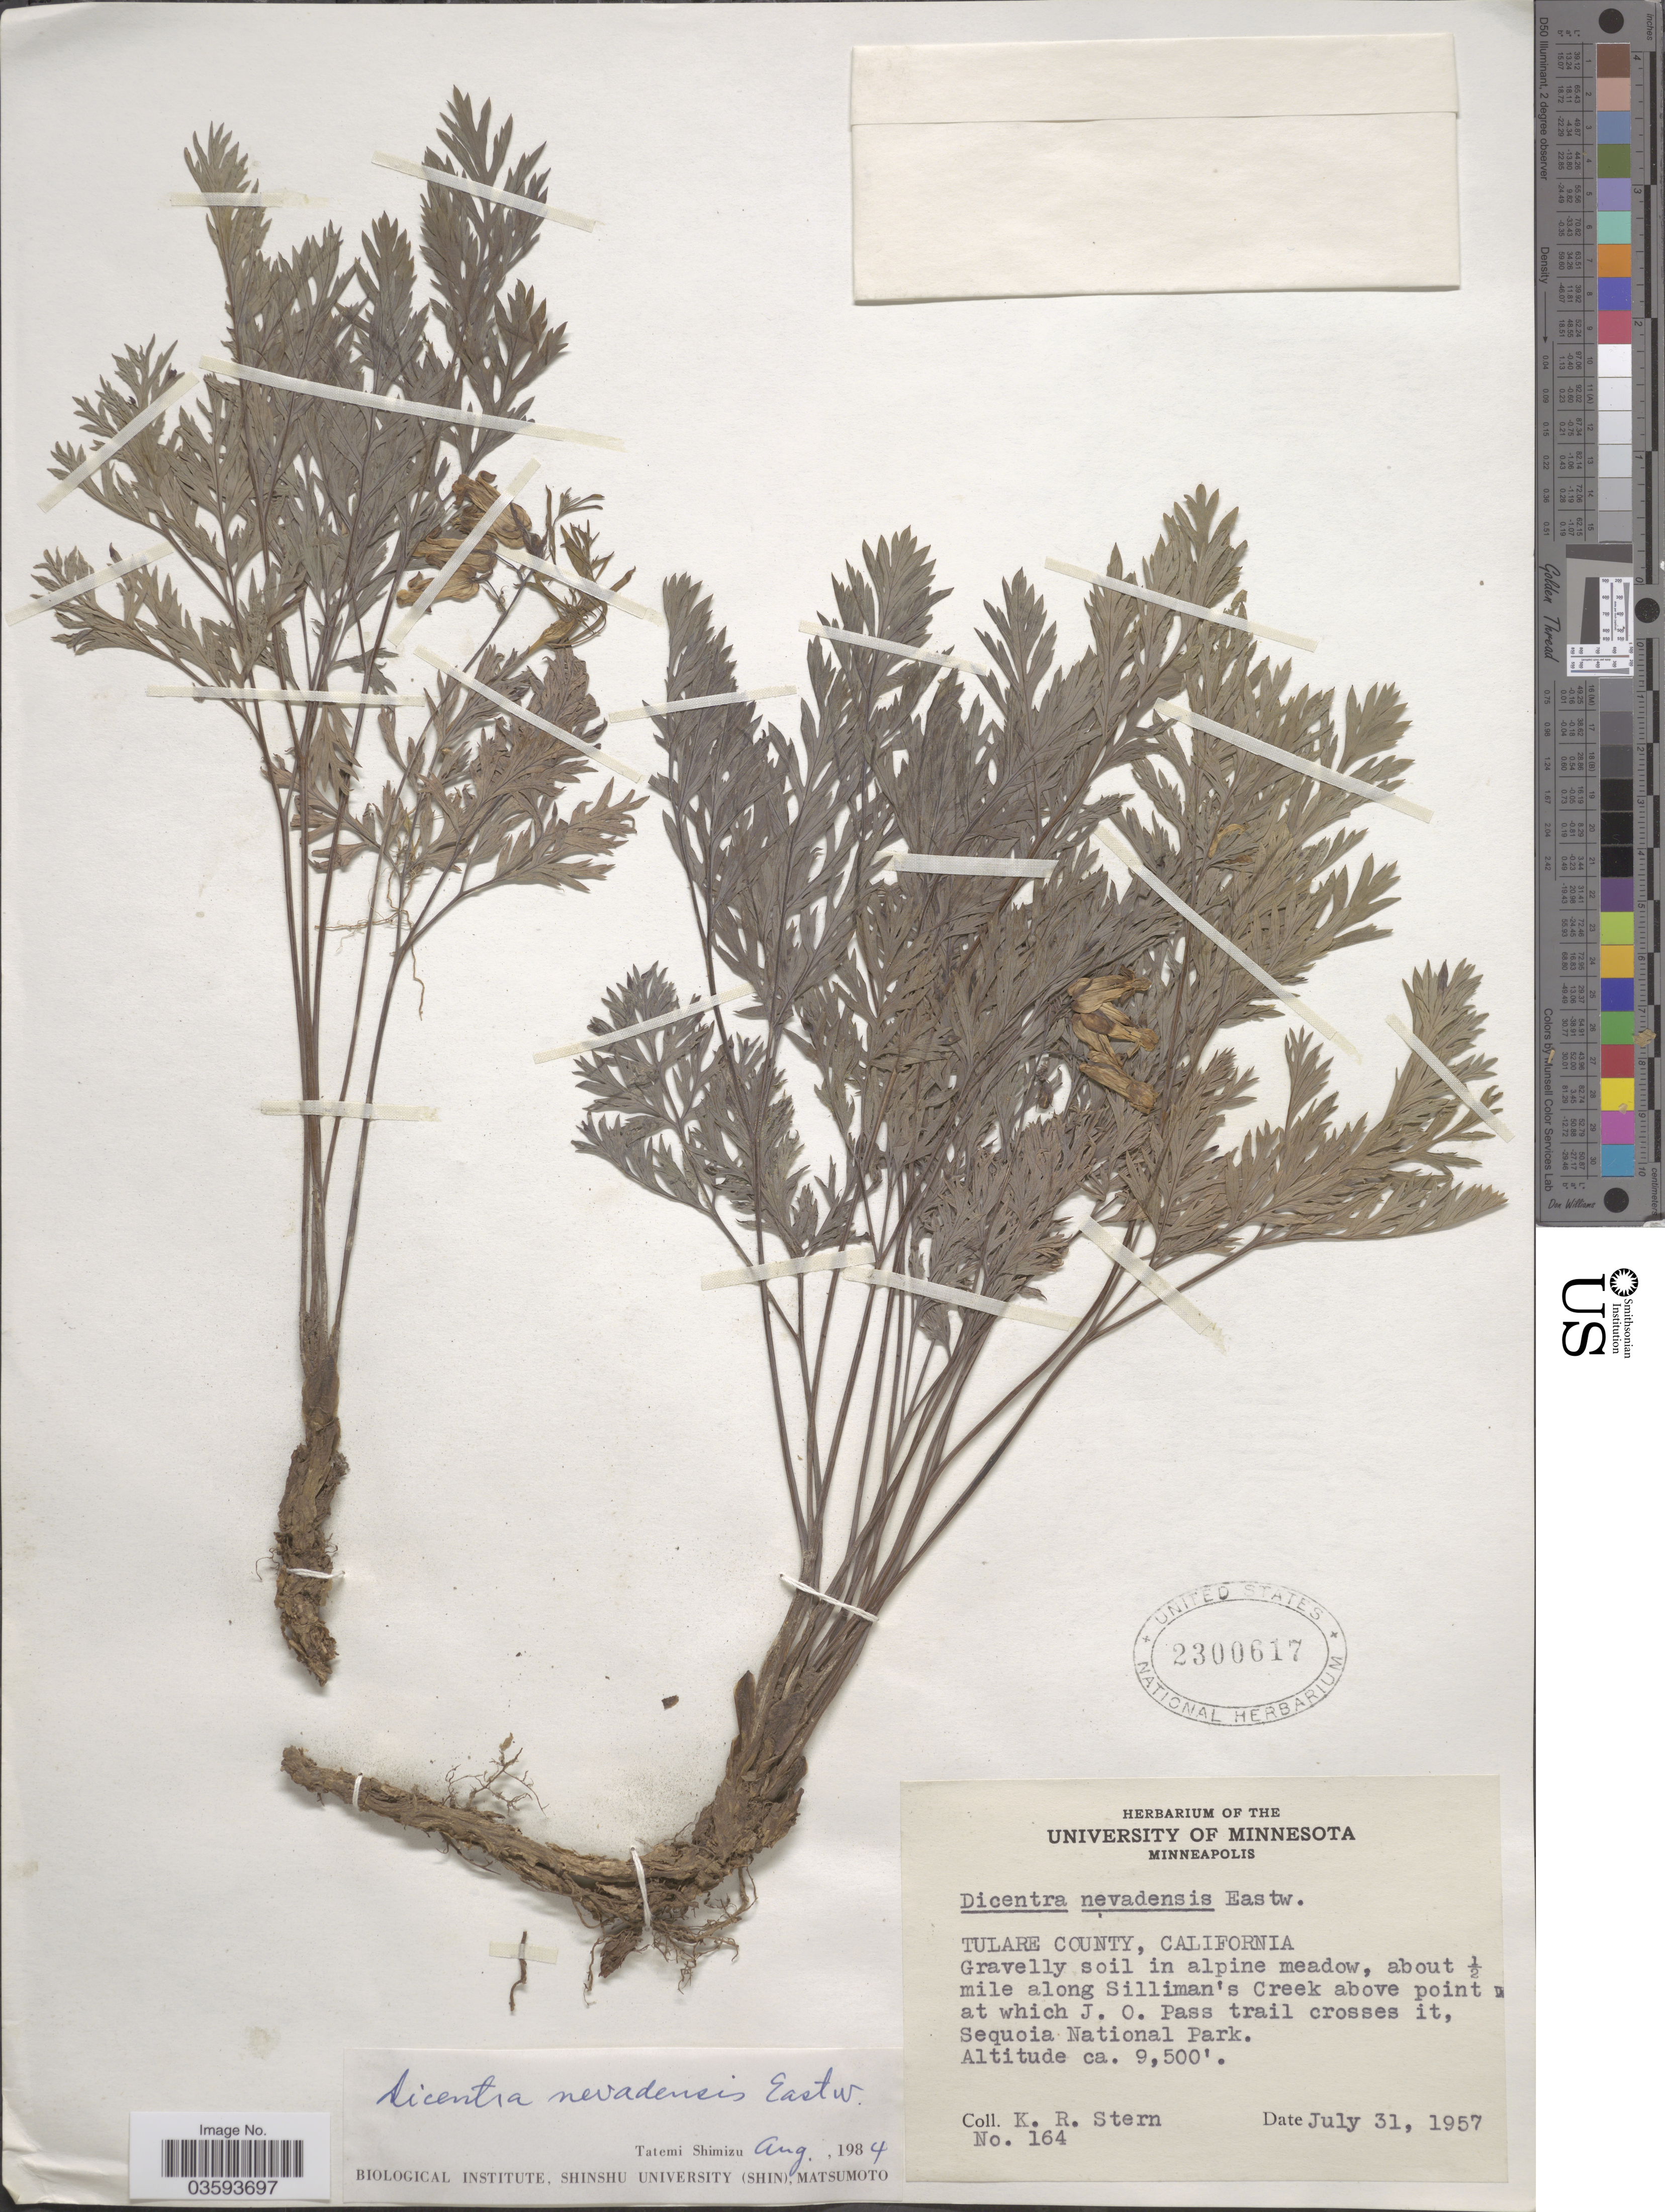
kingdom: Plantae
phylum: Tracheophyta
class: Magnoliopsida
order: Ranunculales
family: Papaveraceae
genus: Dicentra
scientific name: Dicentra nevadensis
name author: Eastw.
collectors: K. R. Stern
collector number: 164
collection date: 1957-07-31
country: United States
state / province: California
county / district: Tulare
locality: Tulare County. about ½ mile along Silliman's Creek above point at which J. O. Pass trail crosses it, Sequoia National Park.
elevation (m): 2896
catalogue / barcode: US 2300617